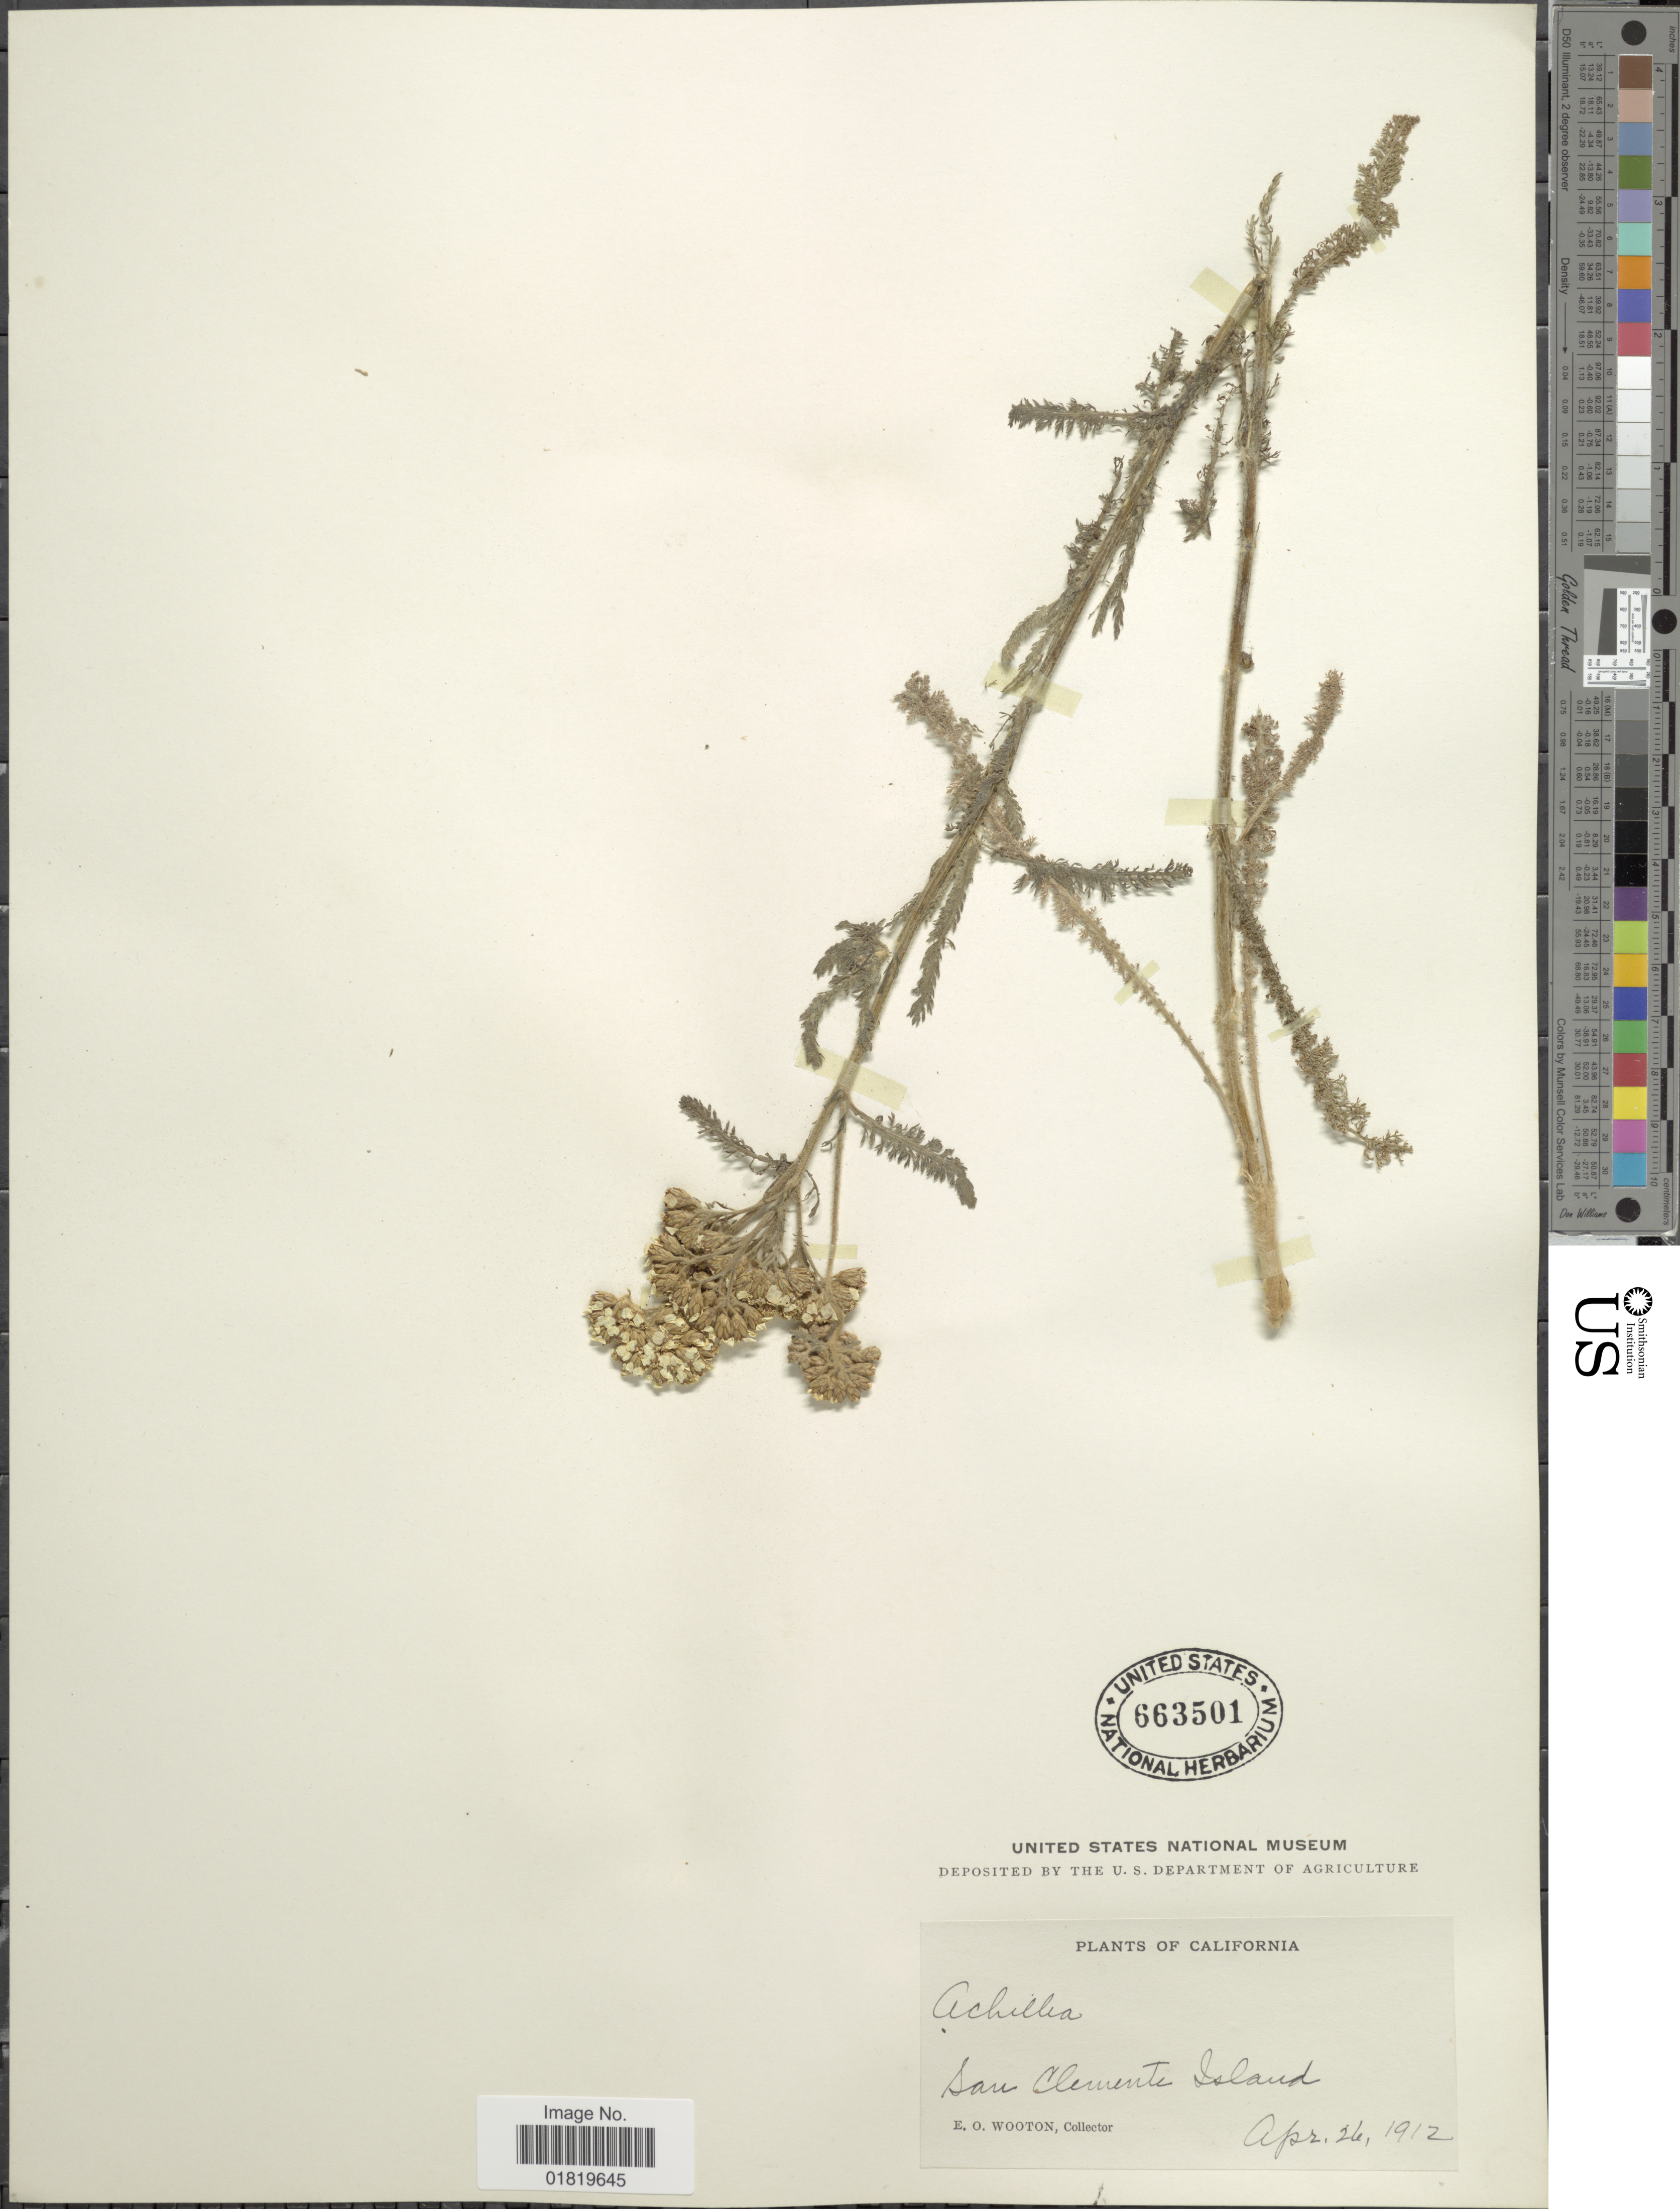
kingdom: Plantae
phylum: Tracheophyta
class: Magnoliopsida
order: Asterales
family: Asteraceae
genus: Achillea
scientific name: Achillea arenicola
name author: A. Heller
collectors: E. O. Wooton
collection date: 1912-04-26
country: United States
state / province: California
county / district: Los Angeles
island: San Clemente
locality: San Clemente Island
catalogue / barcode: US 663501